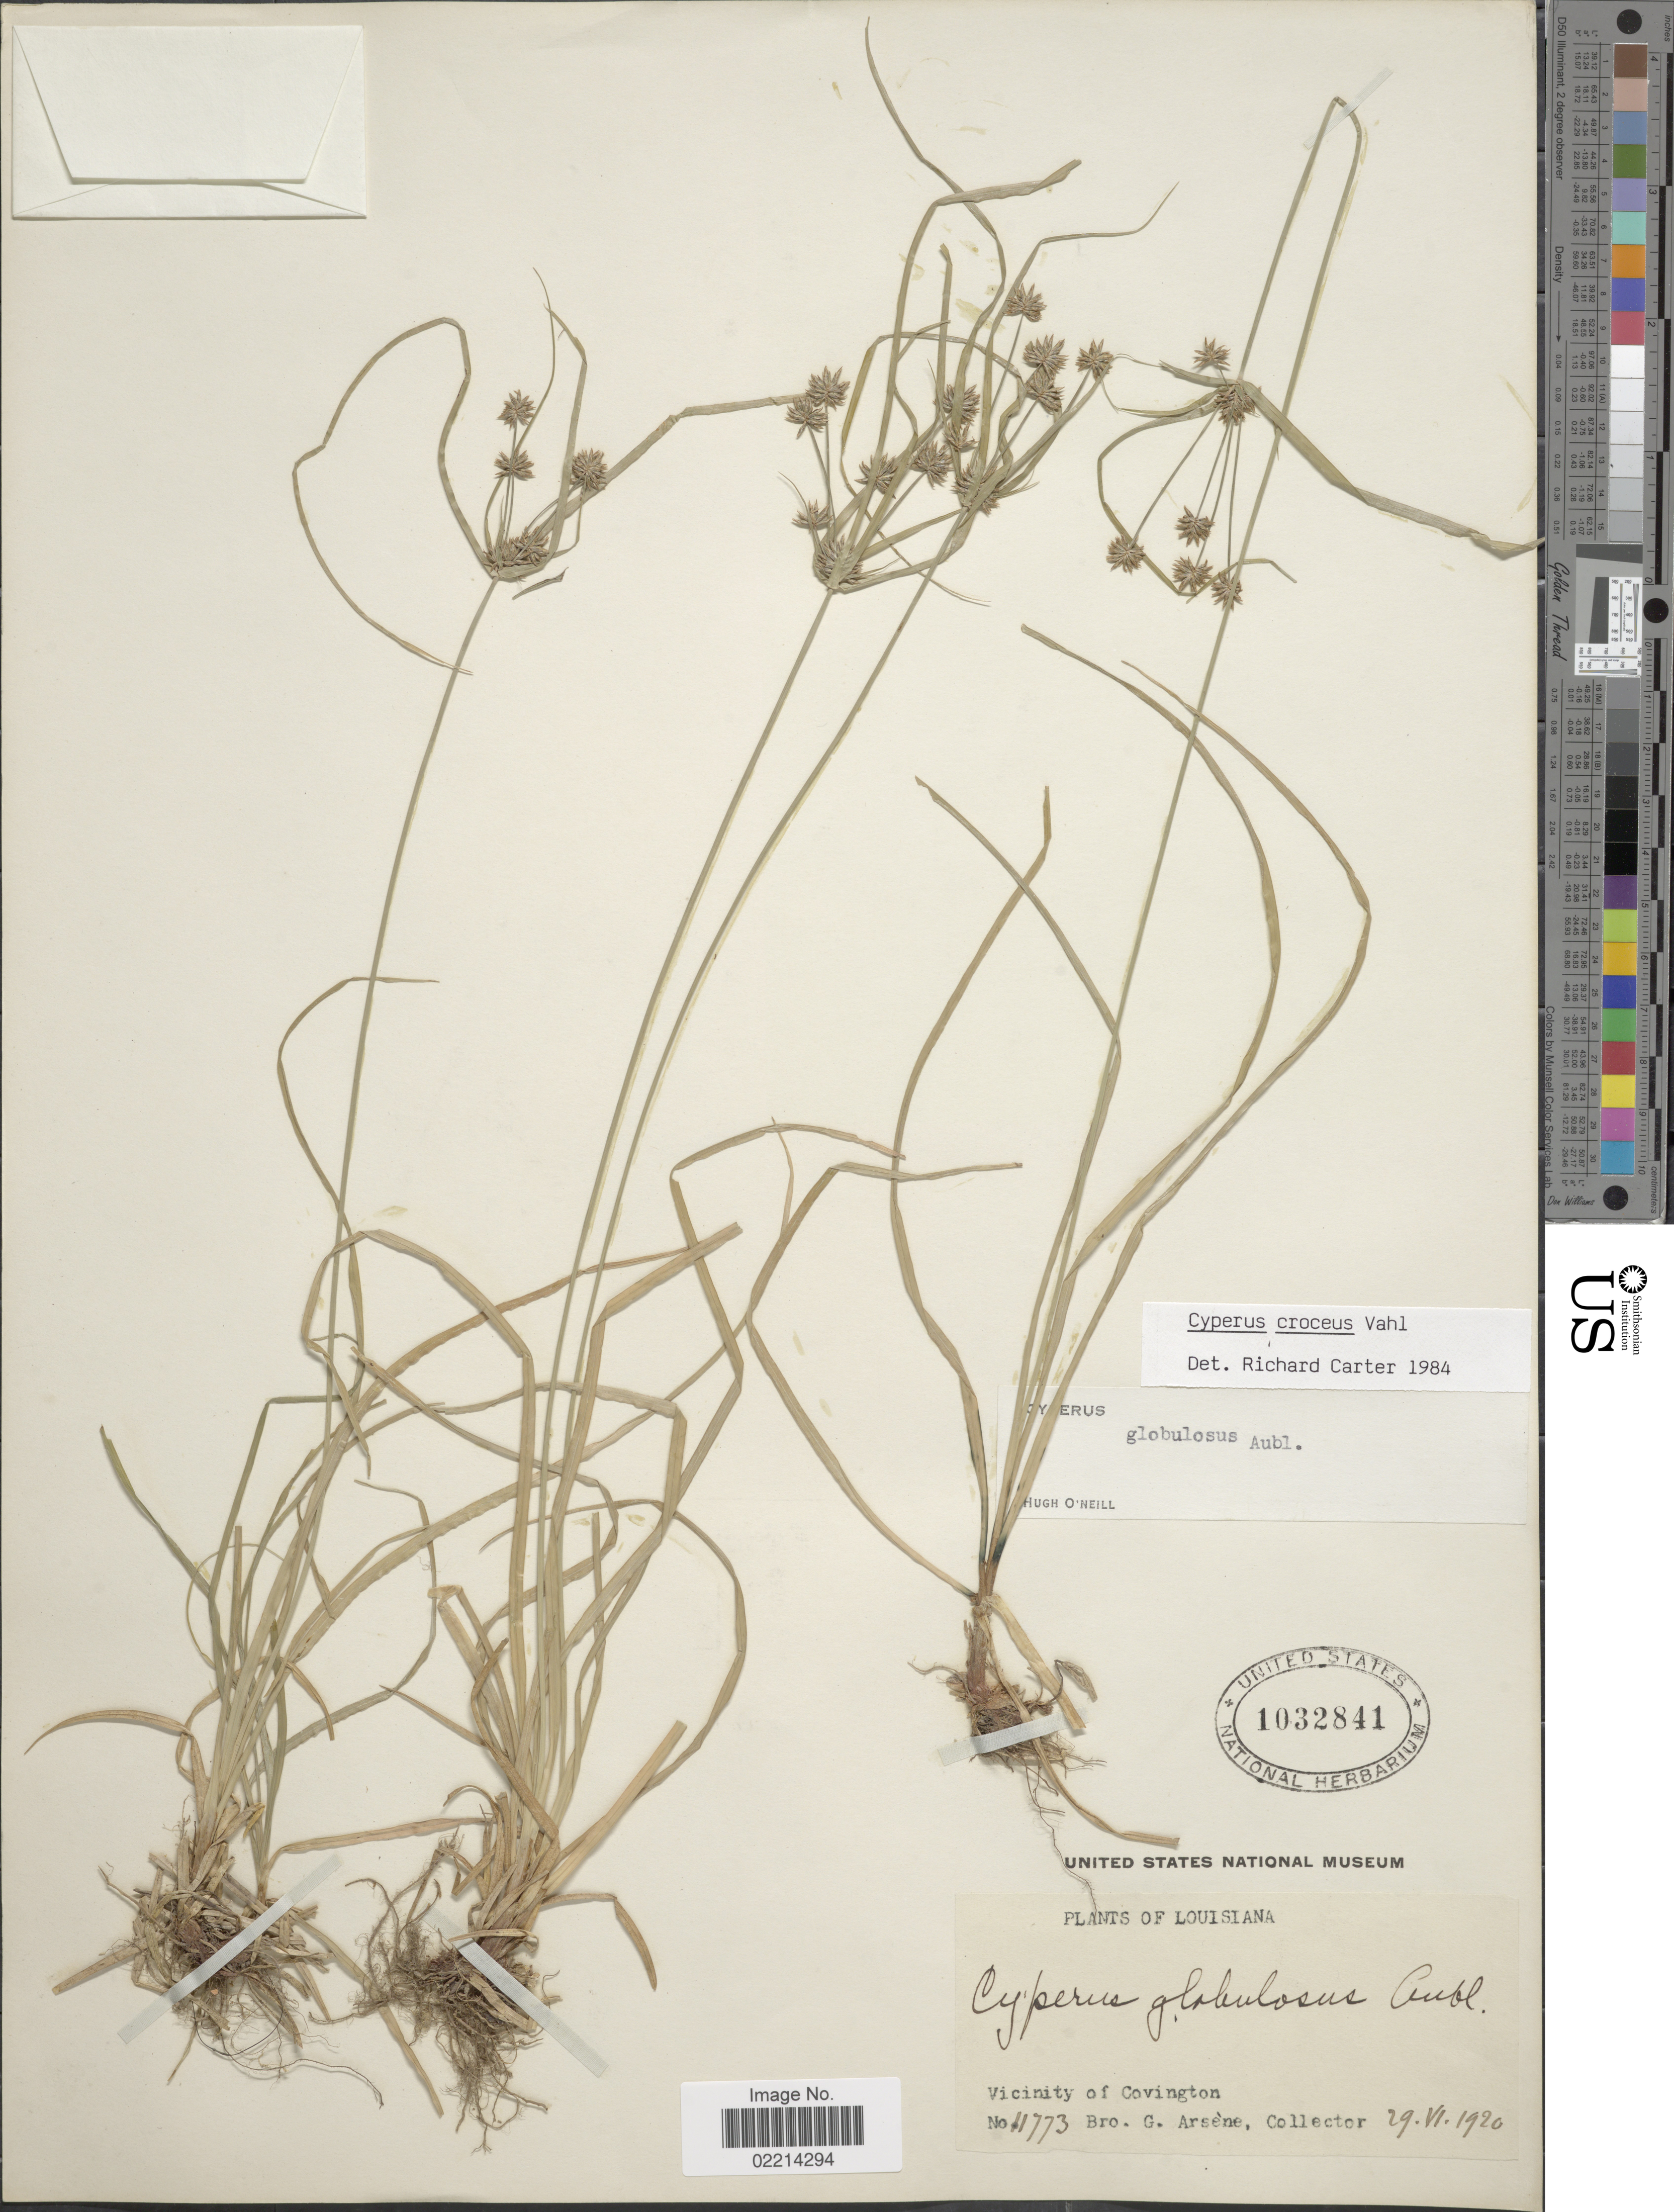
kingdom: Plantae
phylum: Tracheophyta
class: Liliopsida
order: Poales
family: Cyperaceae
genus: Cyperus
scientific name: Cyperus croceus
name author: Vahl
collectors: Bro. G. Arsène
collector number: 11773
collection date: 1920-06-29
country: United States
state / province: Louisiana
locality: Vicinity of Covington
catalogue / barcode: US 1032841